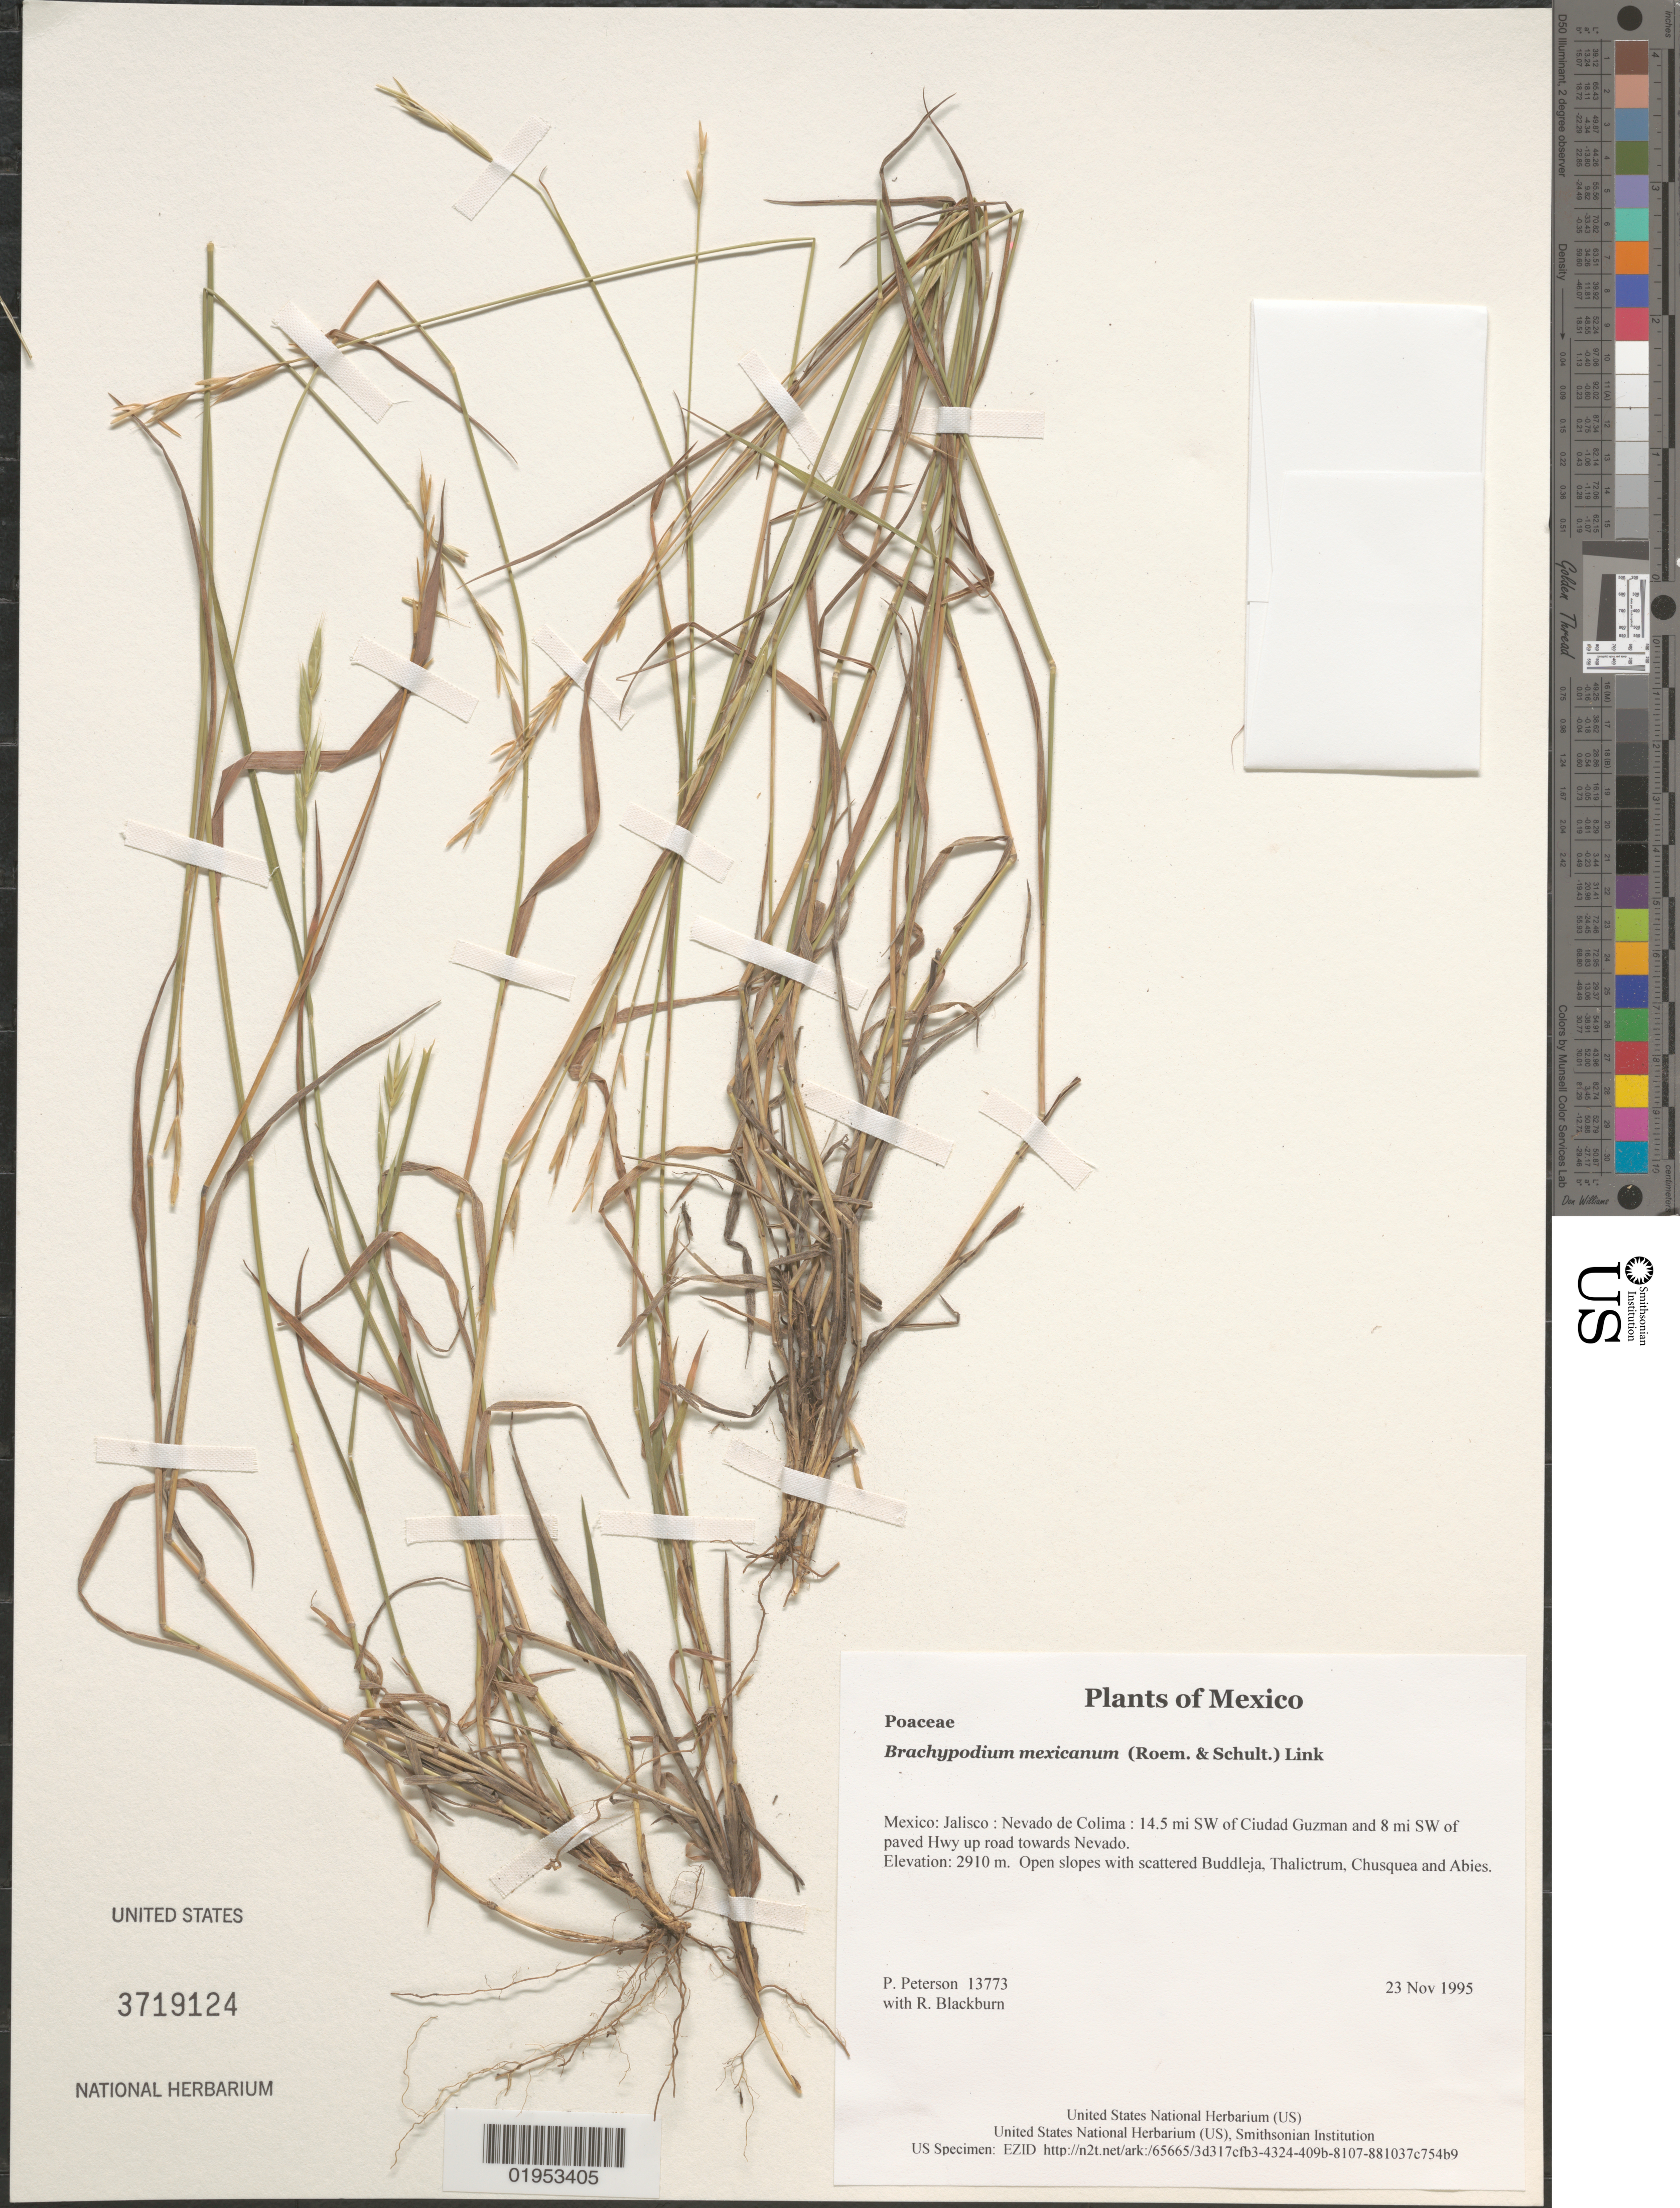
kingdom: Plantae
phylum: Tracheophyta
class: Liliopsida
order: Poales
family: Poaceae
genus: Brachypodium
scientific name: Brachypodium mexicanum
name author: (Roem. & Schult.) Link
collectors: P. M. Peterson & R. Blackburn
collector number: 13773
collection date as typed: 23 Nov 1995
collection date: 1995-11-23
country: Mexico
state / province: Jalisco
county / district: Nevado de Colima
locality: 14.5 mi SW of Ciudad Guzman and 8 mi SW of paved Hwy up road towards Nevado.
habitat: Open slopes with scattered Buddleja, Thalictrum, Chusquea and Abies.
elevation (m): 2910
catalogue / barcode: US 3719124